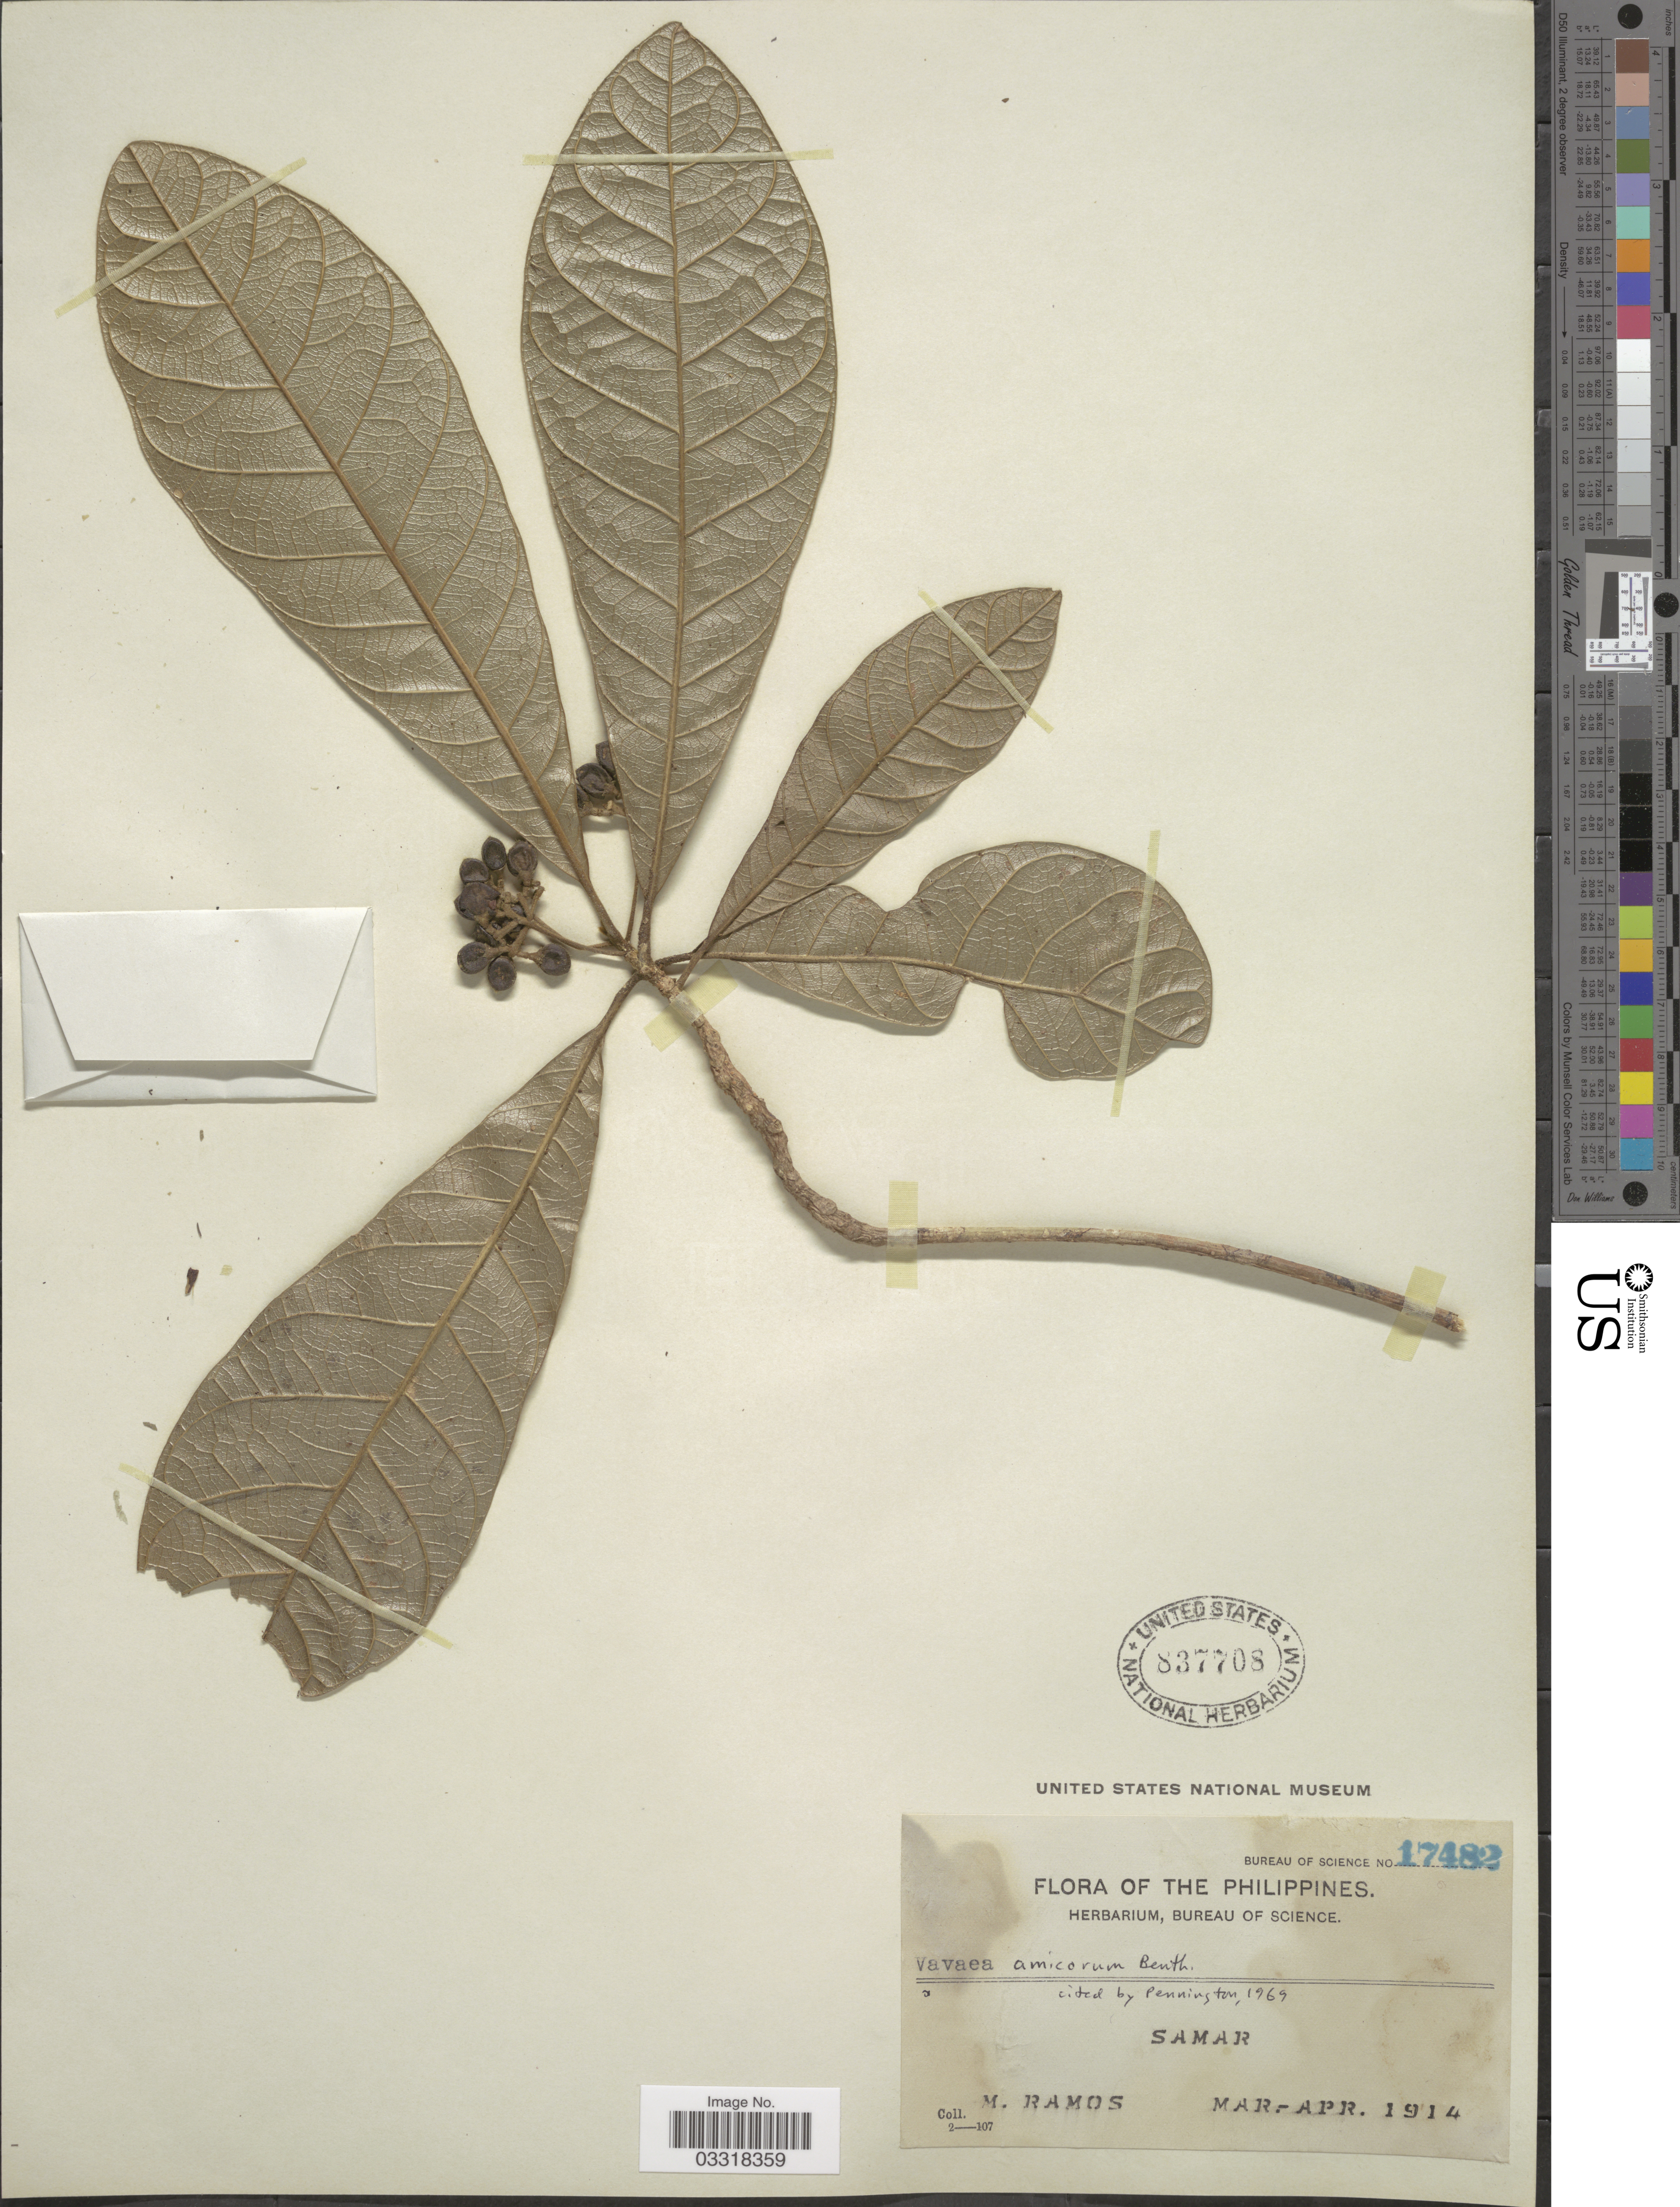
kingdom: Plantae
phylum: Tracheophyta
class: Magnoliopsida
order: Sapindales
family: Meliaceae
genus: Vavaea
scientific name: Vavaea amicorum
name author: Benth.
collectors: M. Ramos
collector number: Bureau of Science 17482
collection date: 1914-03/1914-04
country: Philippines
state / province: Eastern Visayas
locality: Samar.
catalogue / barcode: US 837708